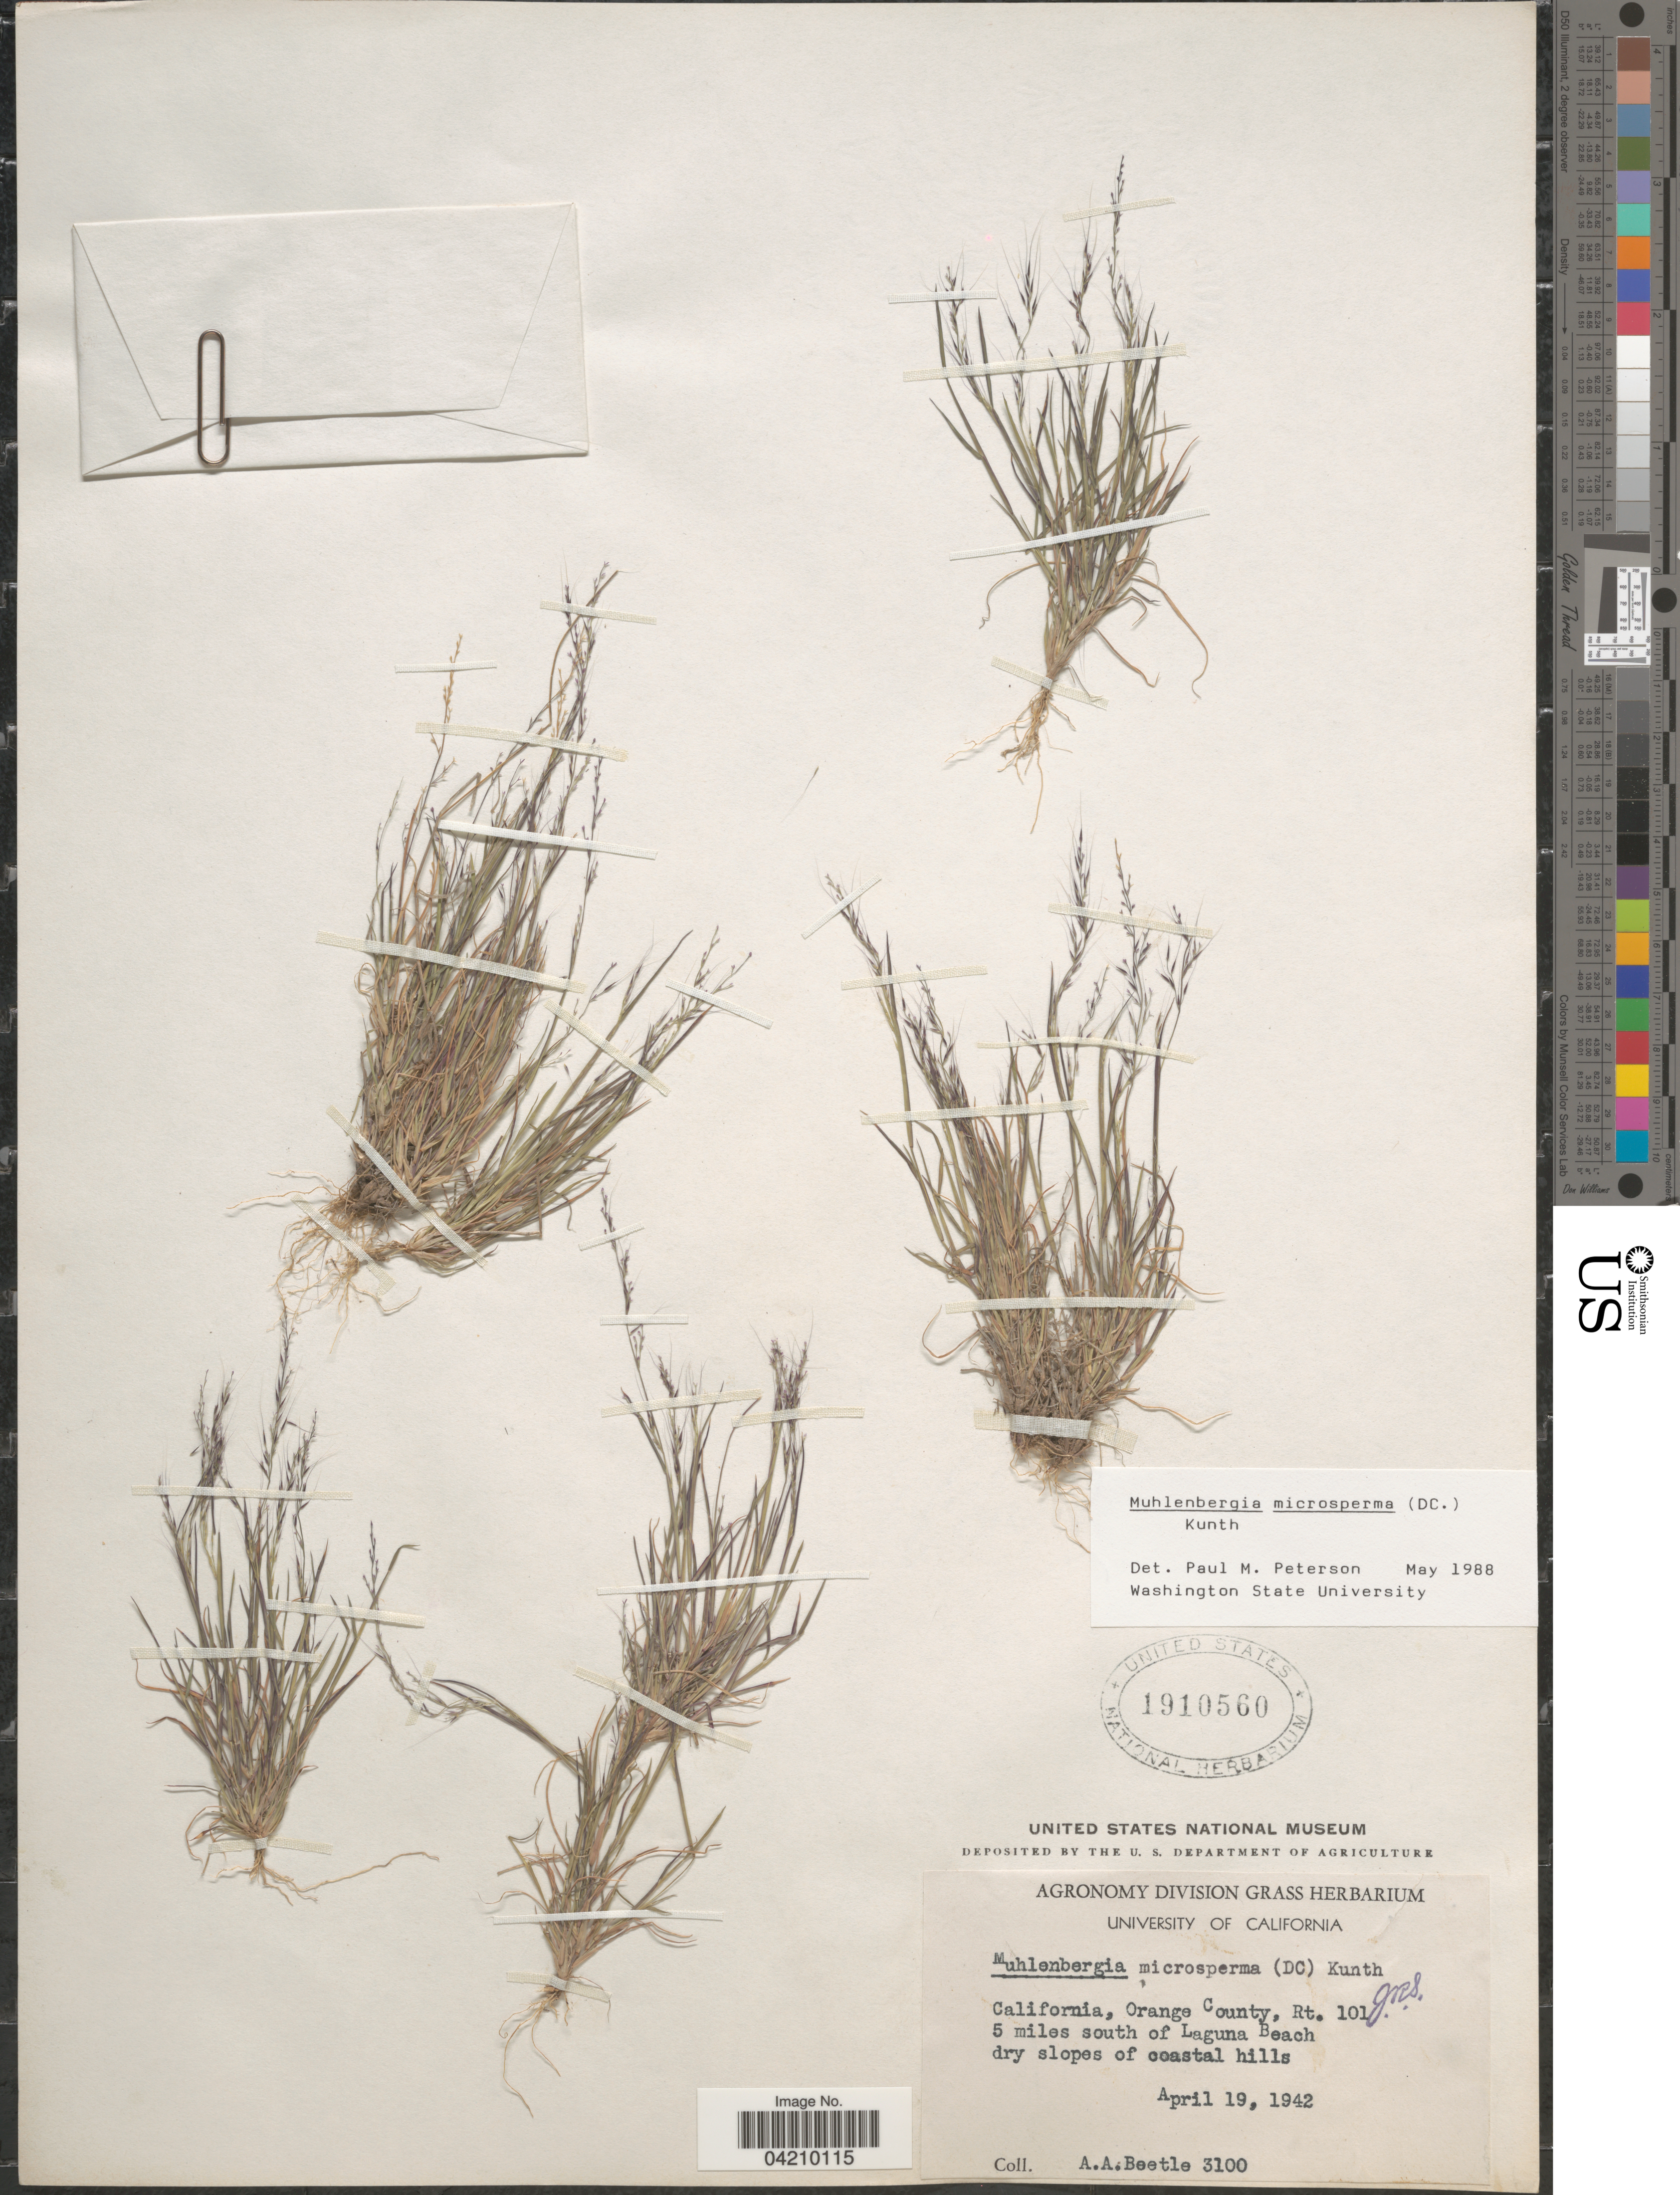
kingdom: Plantae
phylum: Tracheophyta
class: Liliopsida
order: Poales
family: Poaceae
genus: Muhlenbergia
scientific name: Muhlenbergia microsperma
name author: (DC.) Kunth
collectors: A. A. Beetle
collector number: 3100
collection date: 1942-04-19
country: United States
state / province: California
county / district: Orange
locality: Orange County, Rt. 101. 5 miles south of Laguna Beach. Dry slopes of coastal hills.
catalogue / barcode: US 1910560